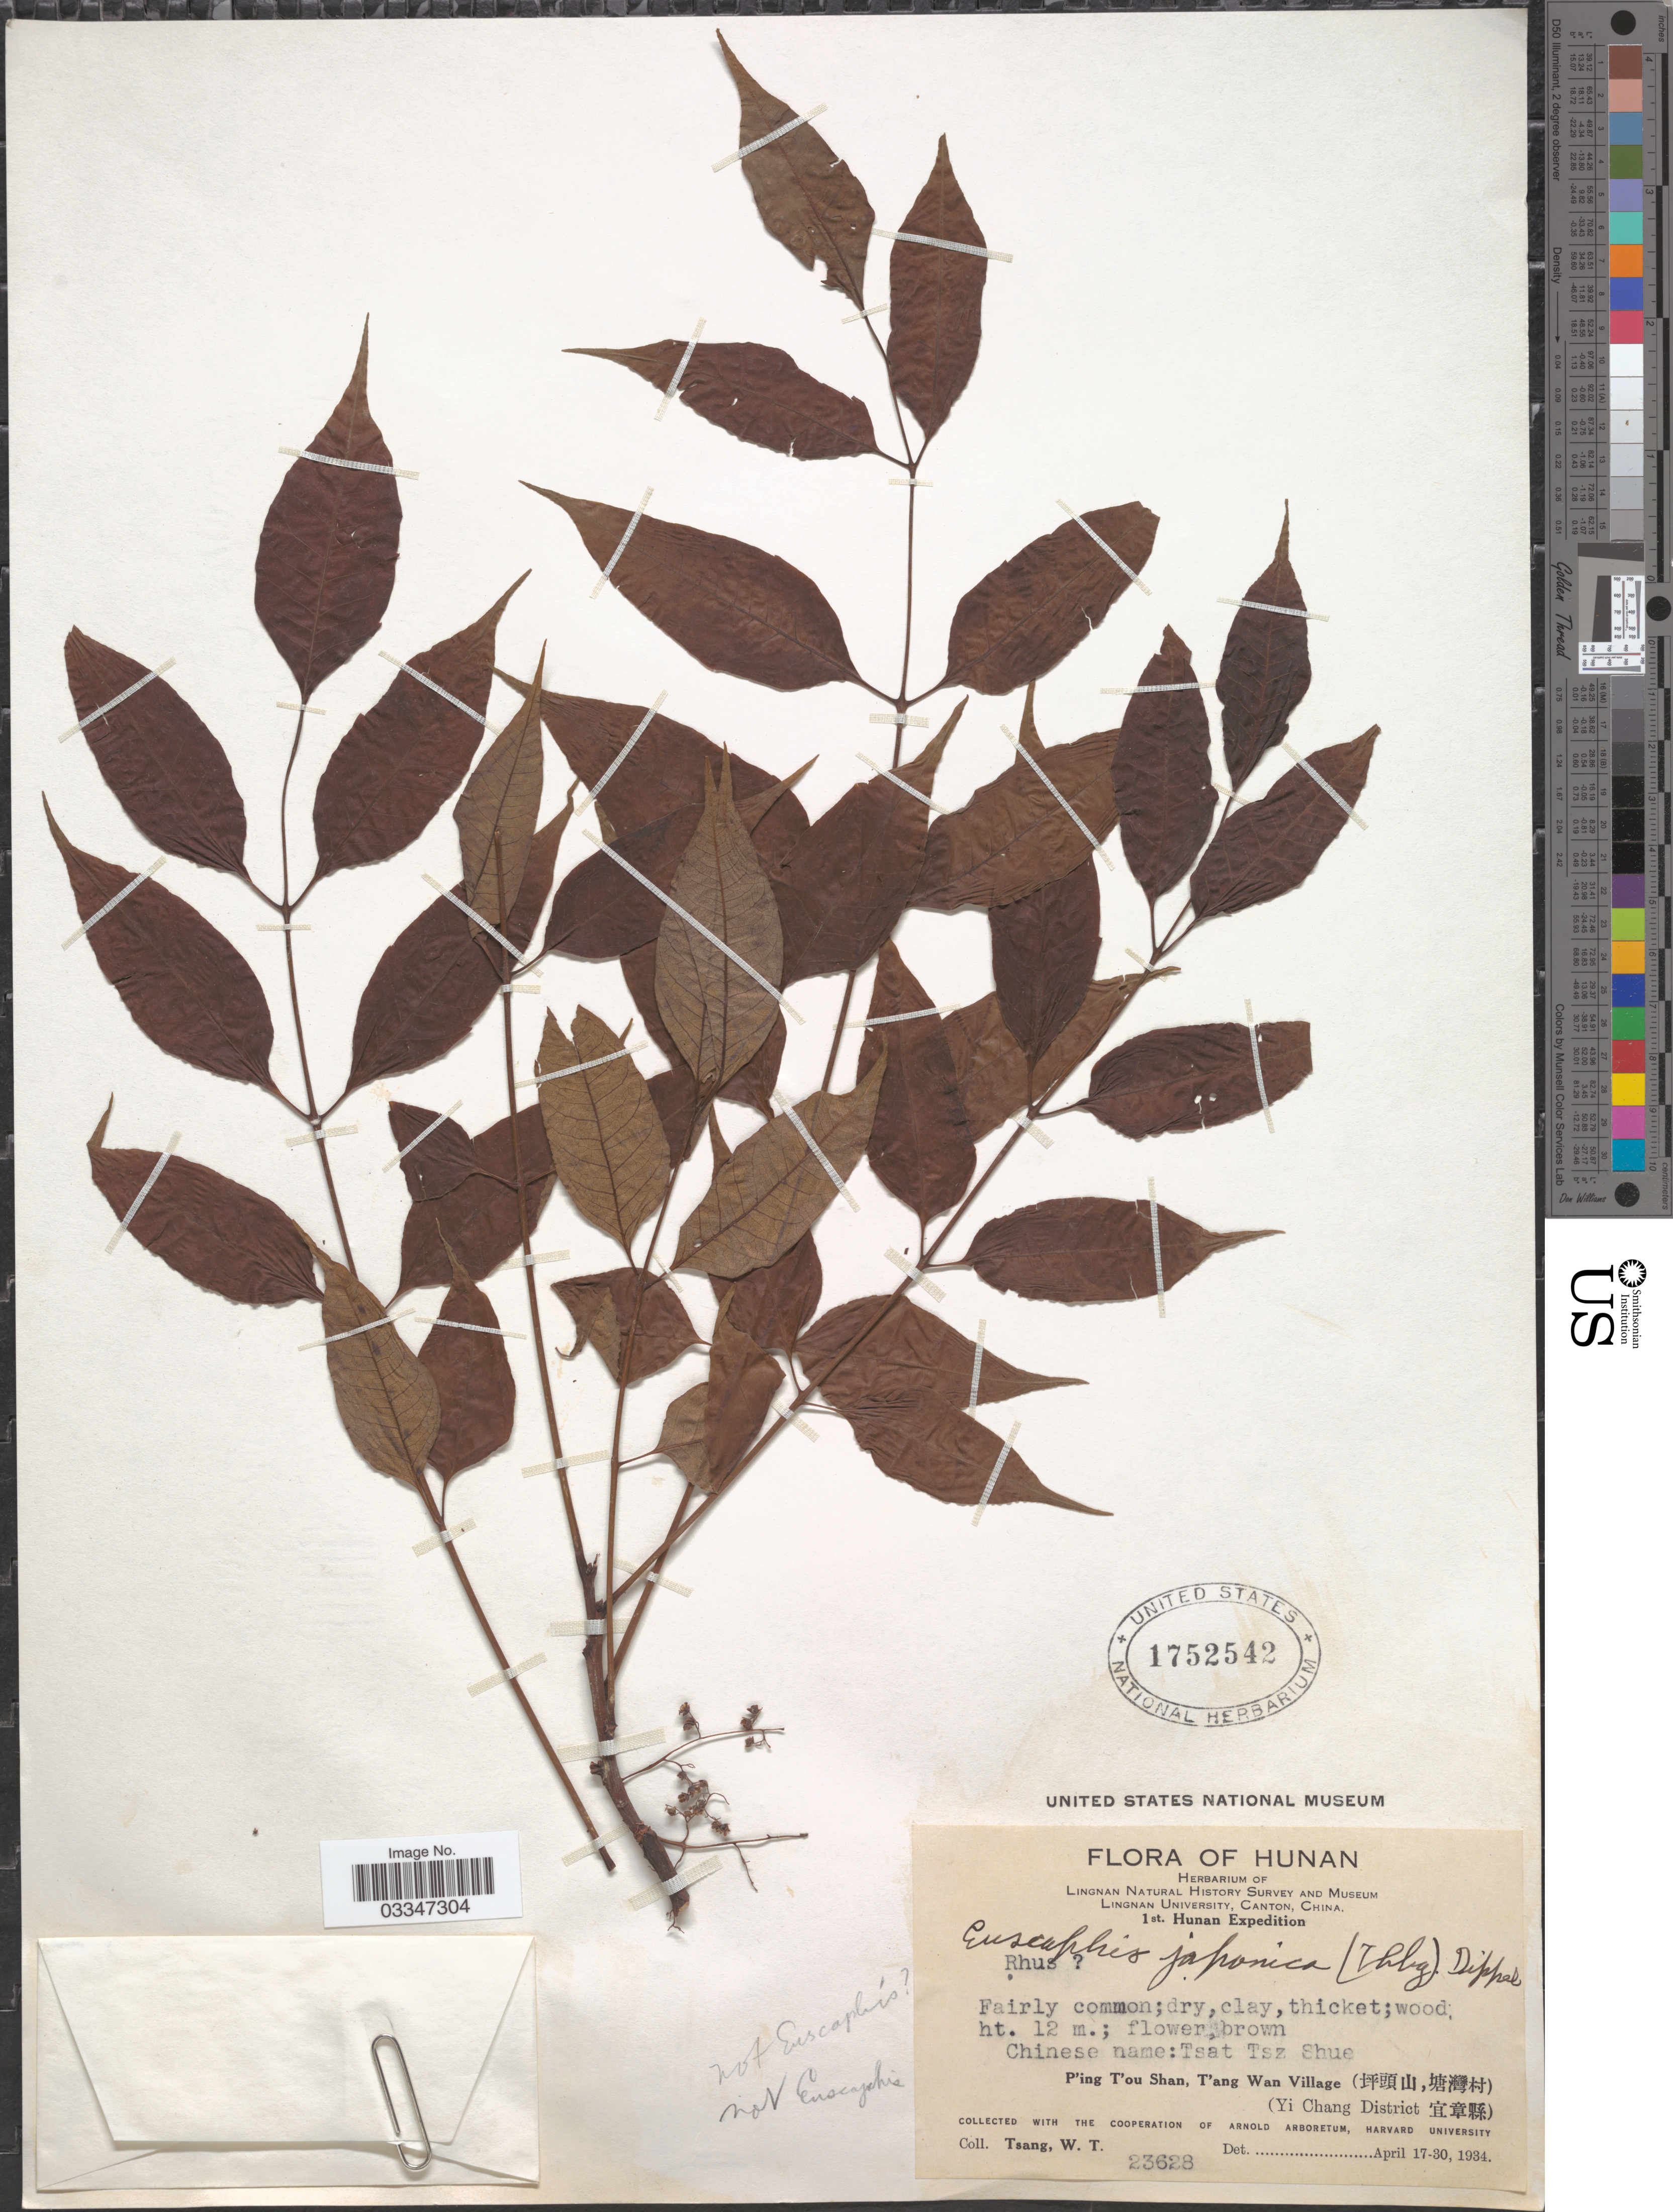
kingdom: Plantae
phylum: Tracheophyta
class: Magnoliopsida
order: Sapindales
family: Anacardiaceae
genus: Rhus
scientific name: Rhus sp.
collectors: W. T. Tsang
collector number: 23628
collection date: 1934-04-17/1934-04-30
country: China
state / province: Hunan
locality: P'ing T'ou Shan, T'ang Wan Village (X, X). (Yi Chang District X).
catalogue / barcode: US 1752542